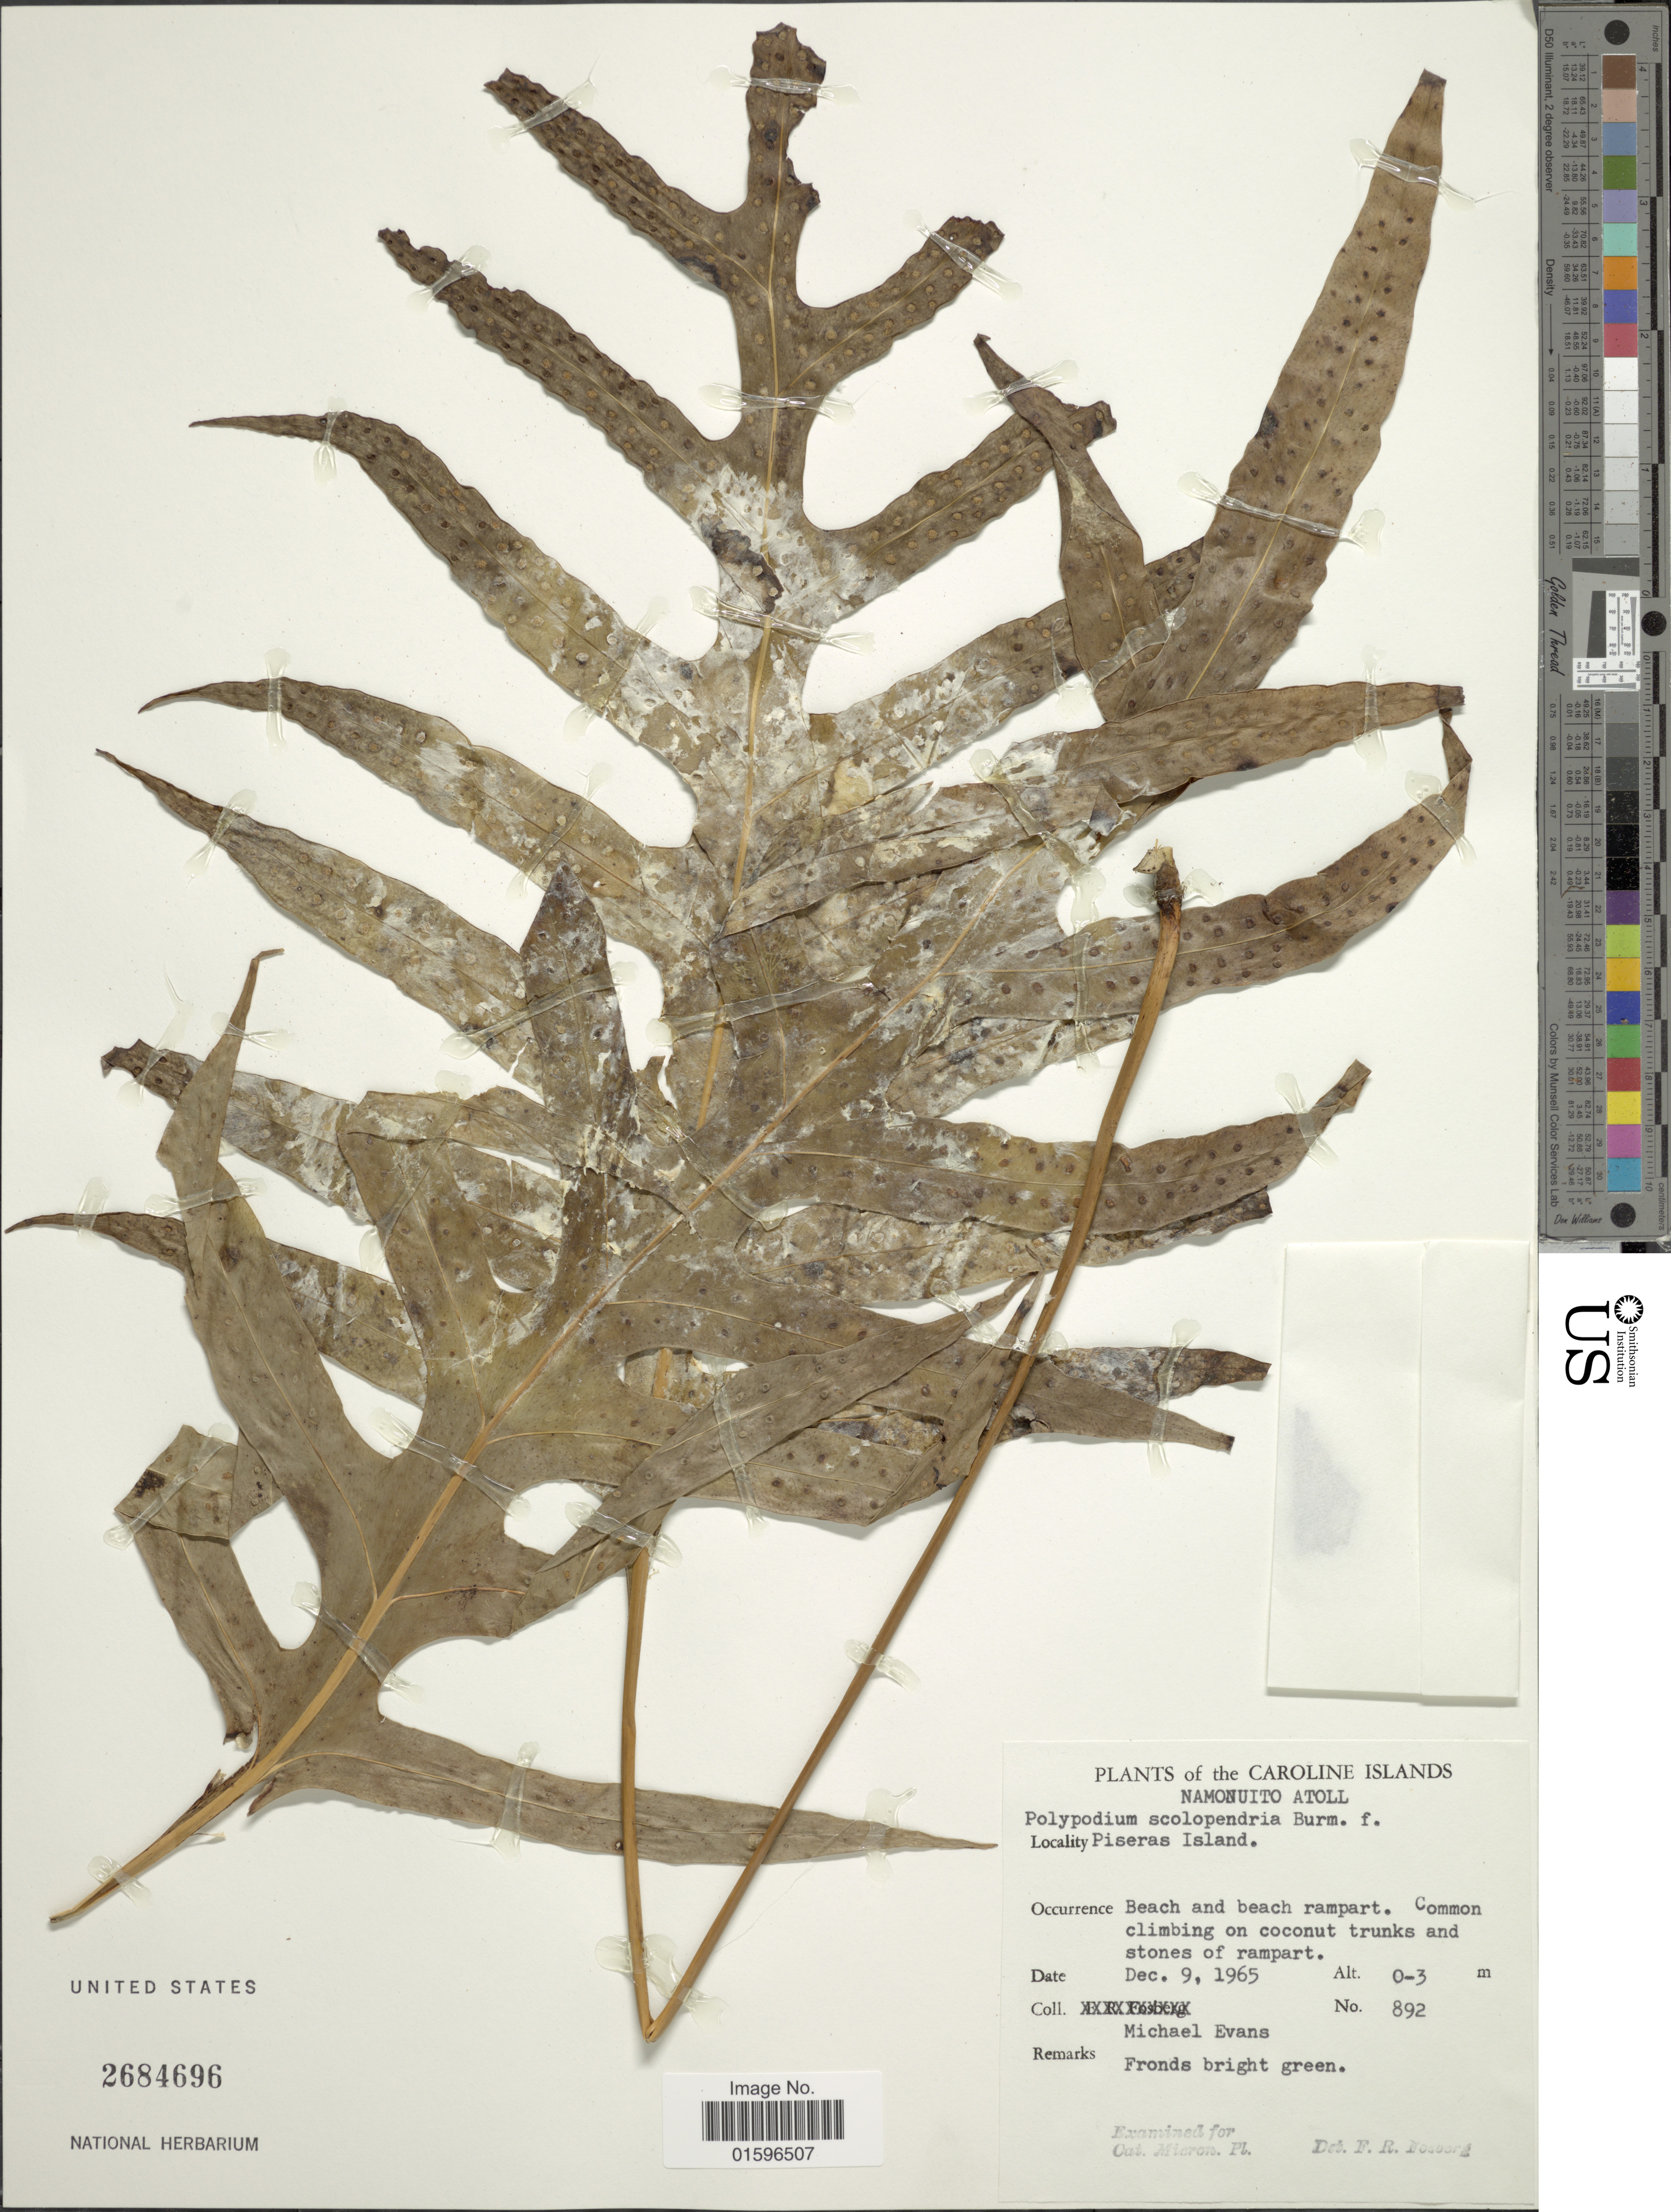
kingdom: Plantae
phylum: Tracheophyta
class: Polypodiopsida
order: Polypodiales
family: Polypodiaceae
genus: Polypodium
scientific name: Polypodium scolopendria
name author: Burm. f.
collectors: M. Evans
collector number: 892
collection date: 1965-12-09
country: Micronesia, Federated States of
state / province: Truk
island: Namonuito Atoll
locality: Carolines Islands, Namonuito Atoll, Piseras Island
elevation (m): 0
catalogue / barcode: US 2684696